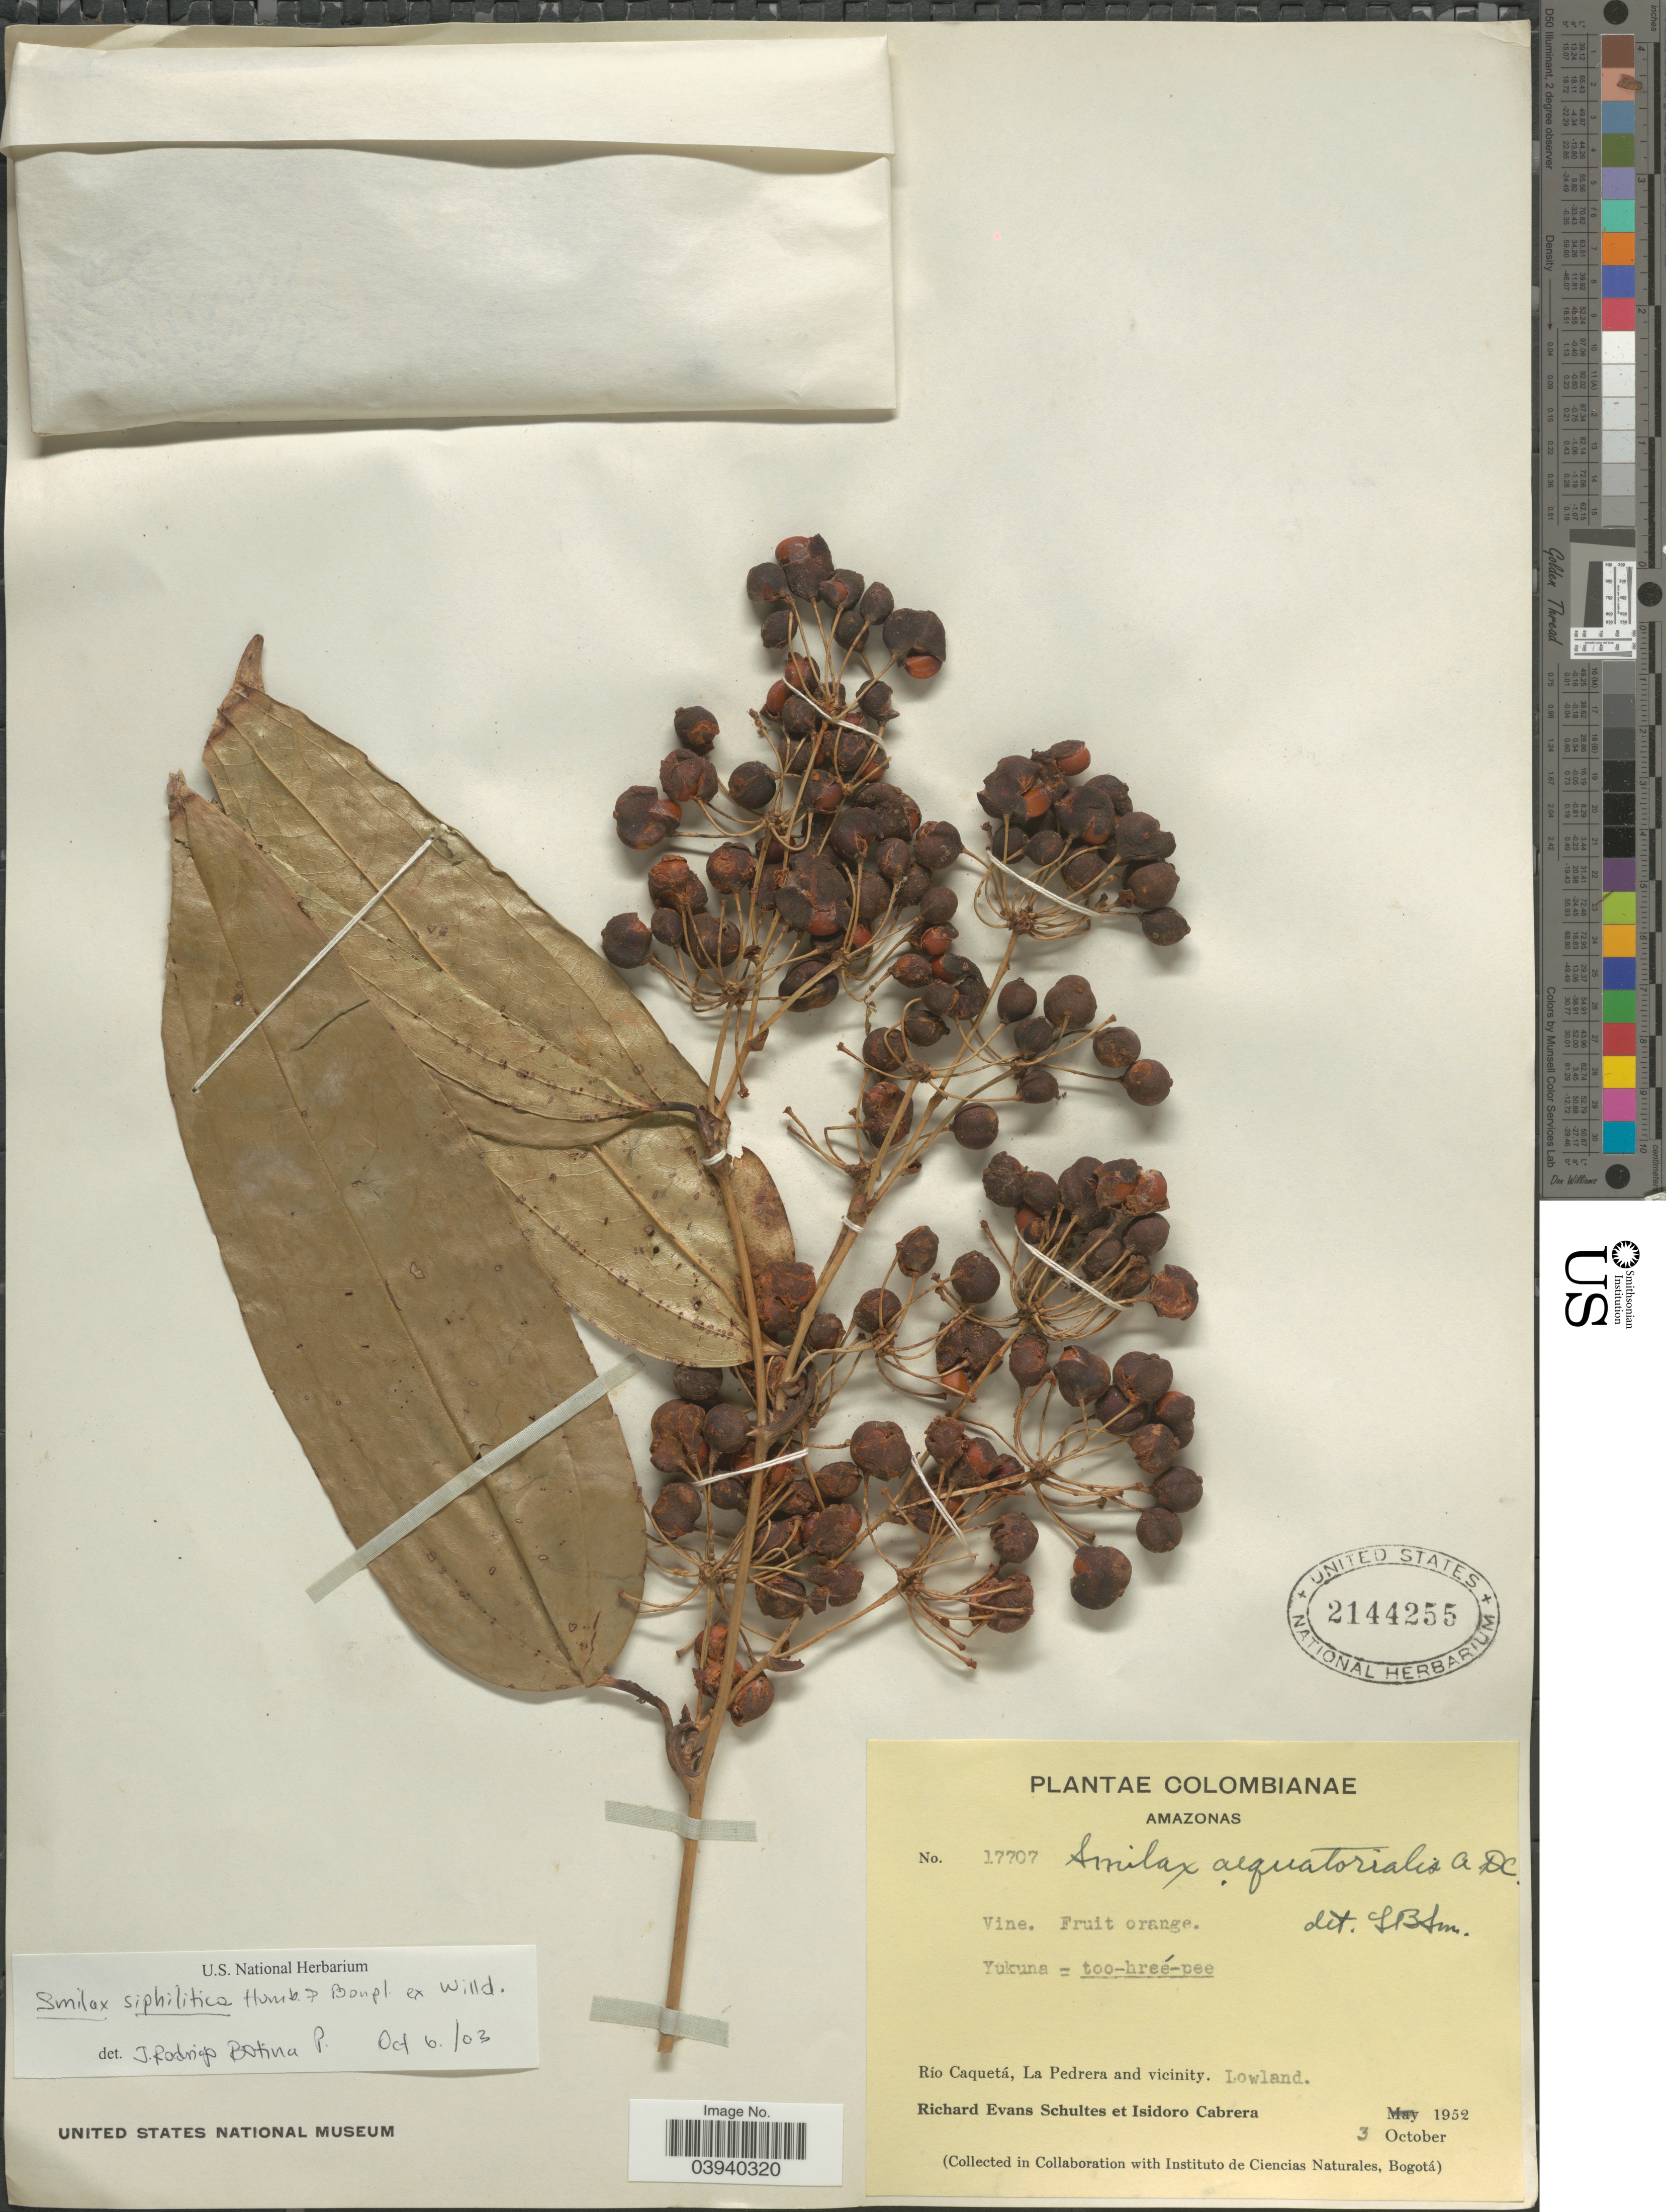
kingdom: Plantae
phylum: Tracheophyta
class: Liliopsida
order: Liliales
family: Smilacaceae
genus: Smilax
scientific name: Smilax syphilitica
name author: Humb. & Bonpl.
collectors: R. E. Schultes & I. Cabrera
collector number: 17707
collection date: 1952-10-03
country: Colombia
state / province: Amazônas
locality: Río Caquetá, La Pedrera and vicinity. Lowland.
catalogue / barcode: US 2144255